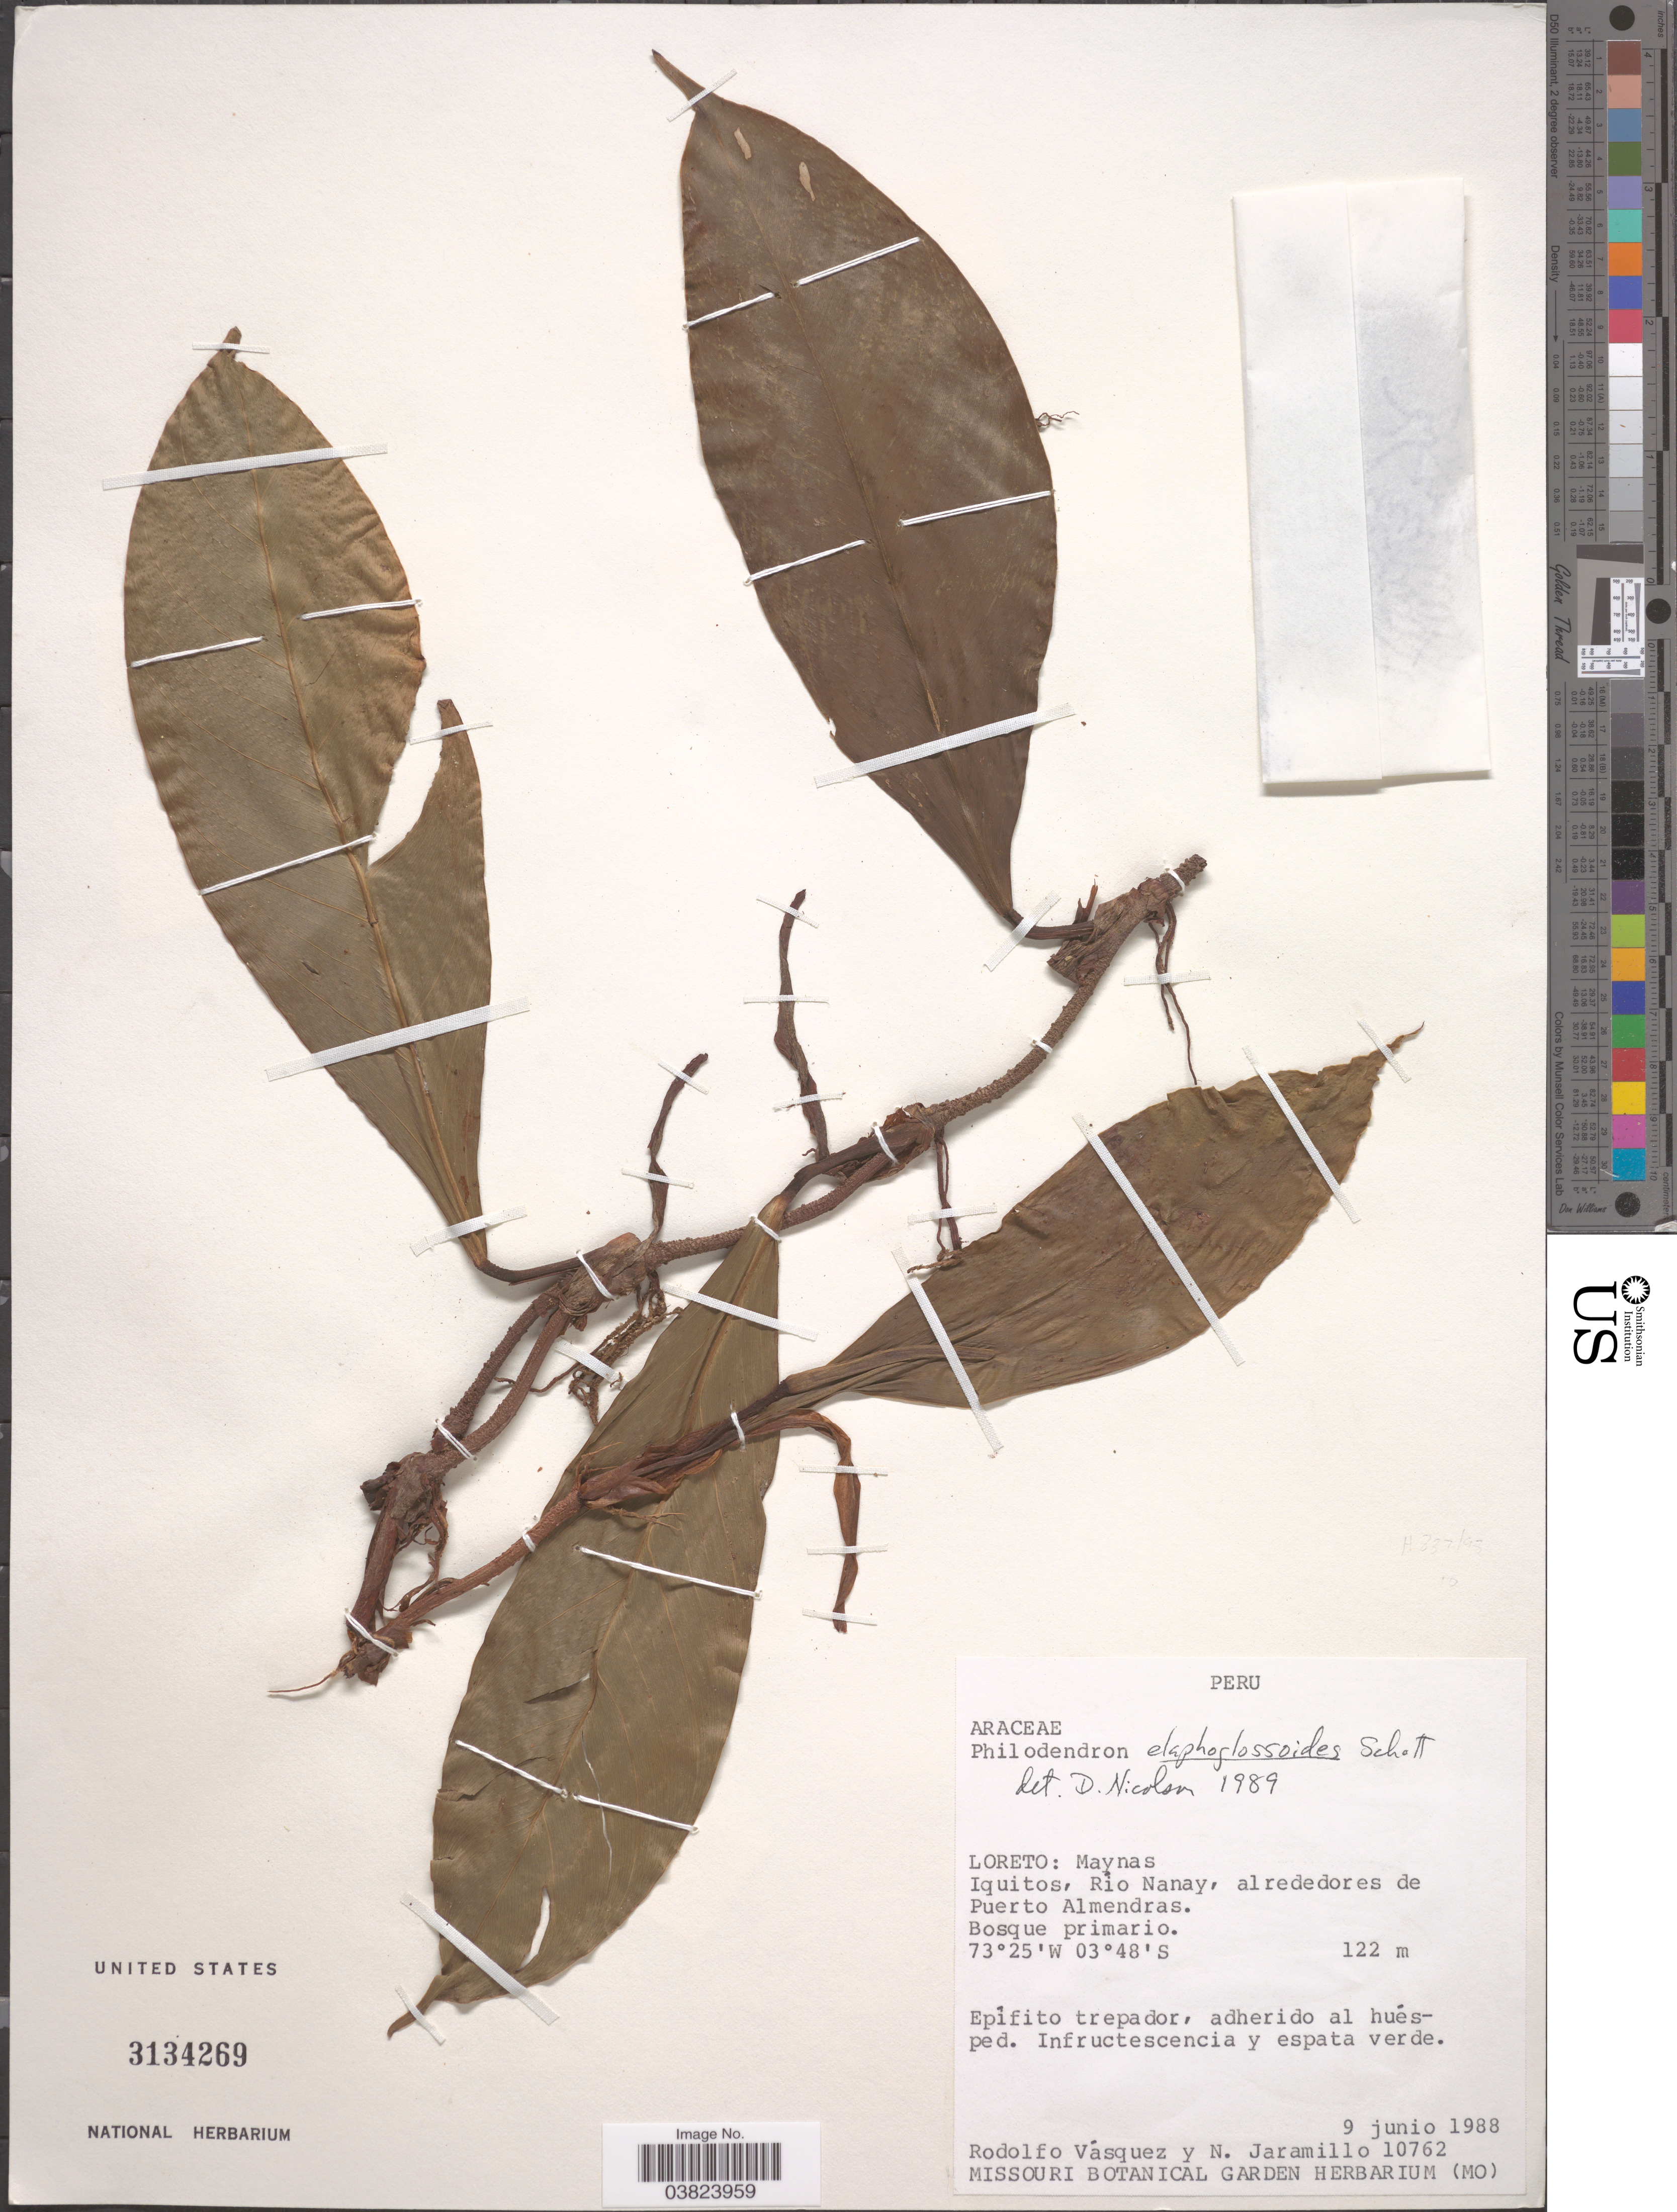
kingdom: Plantae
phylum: Tracheophyta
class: Liliopsida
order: Alismatales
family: Araceae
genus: Philodendron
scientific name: Philodendron elaphoglossoides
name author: Schott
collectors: R. Vásquez & N. Jaramillo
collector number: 10762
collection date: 1988-06-09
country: Peru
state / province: Loreto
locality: Maynas. Iquitos, Rio Nanay, alrededores de Puerto Almendras.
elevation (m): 122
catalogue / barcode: US 3134269